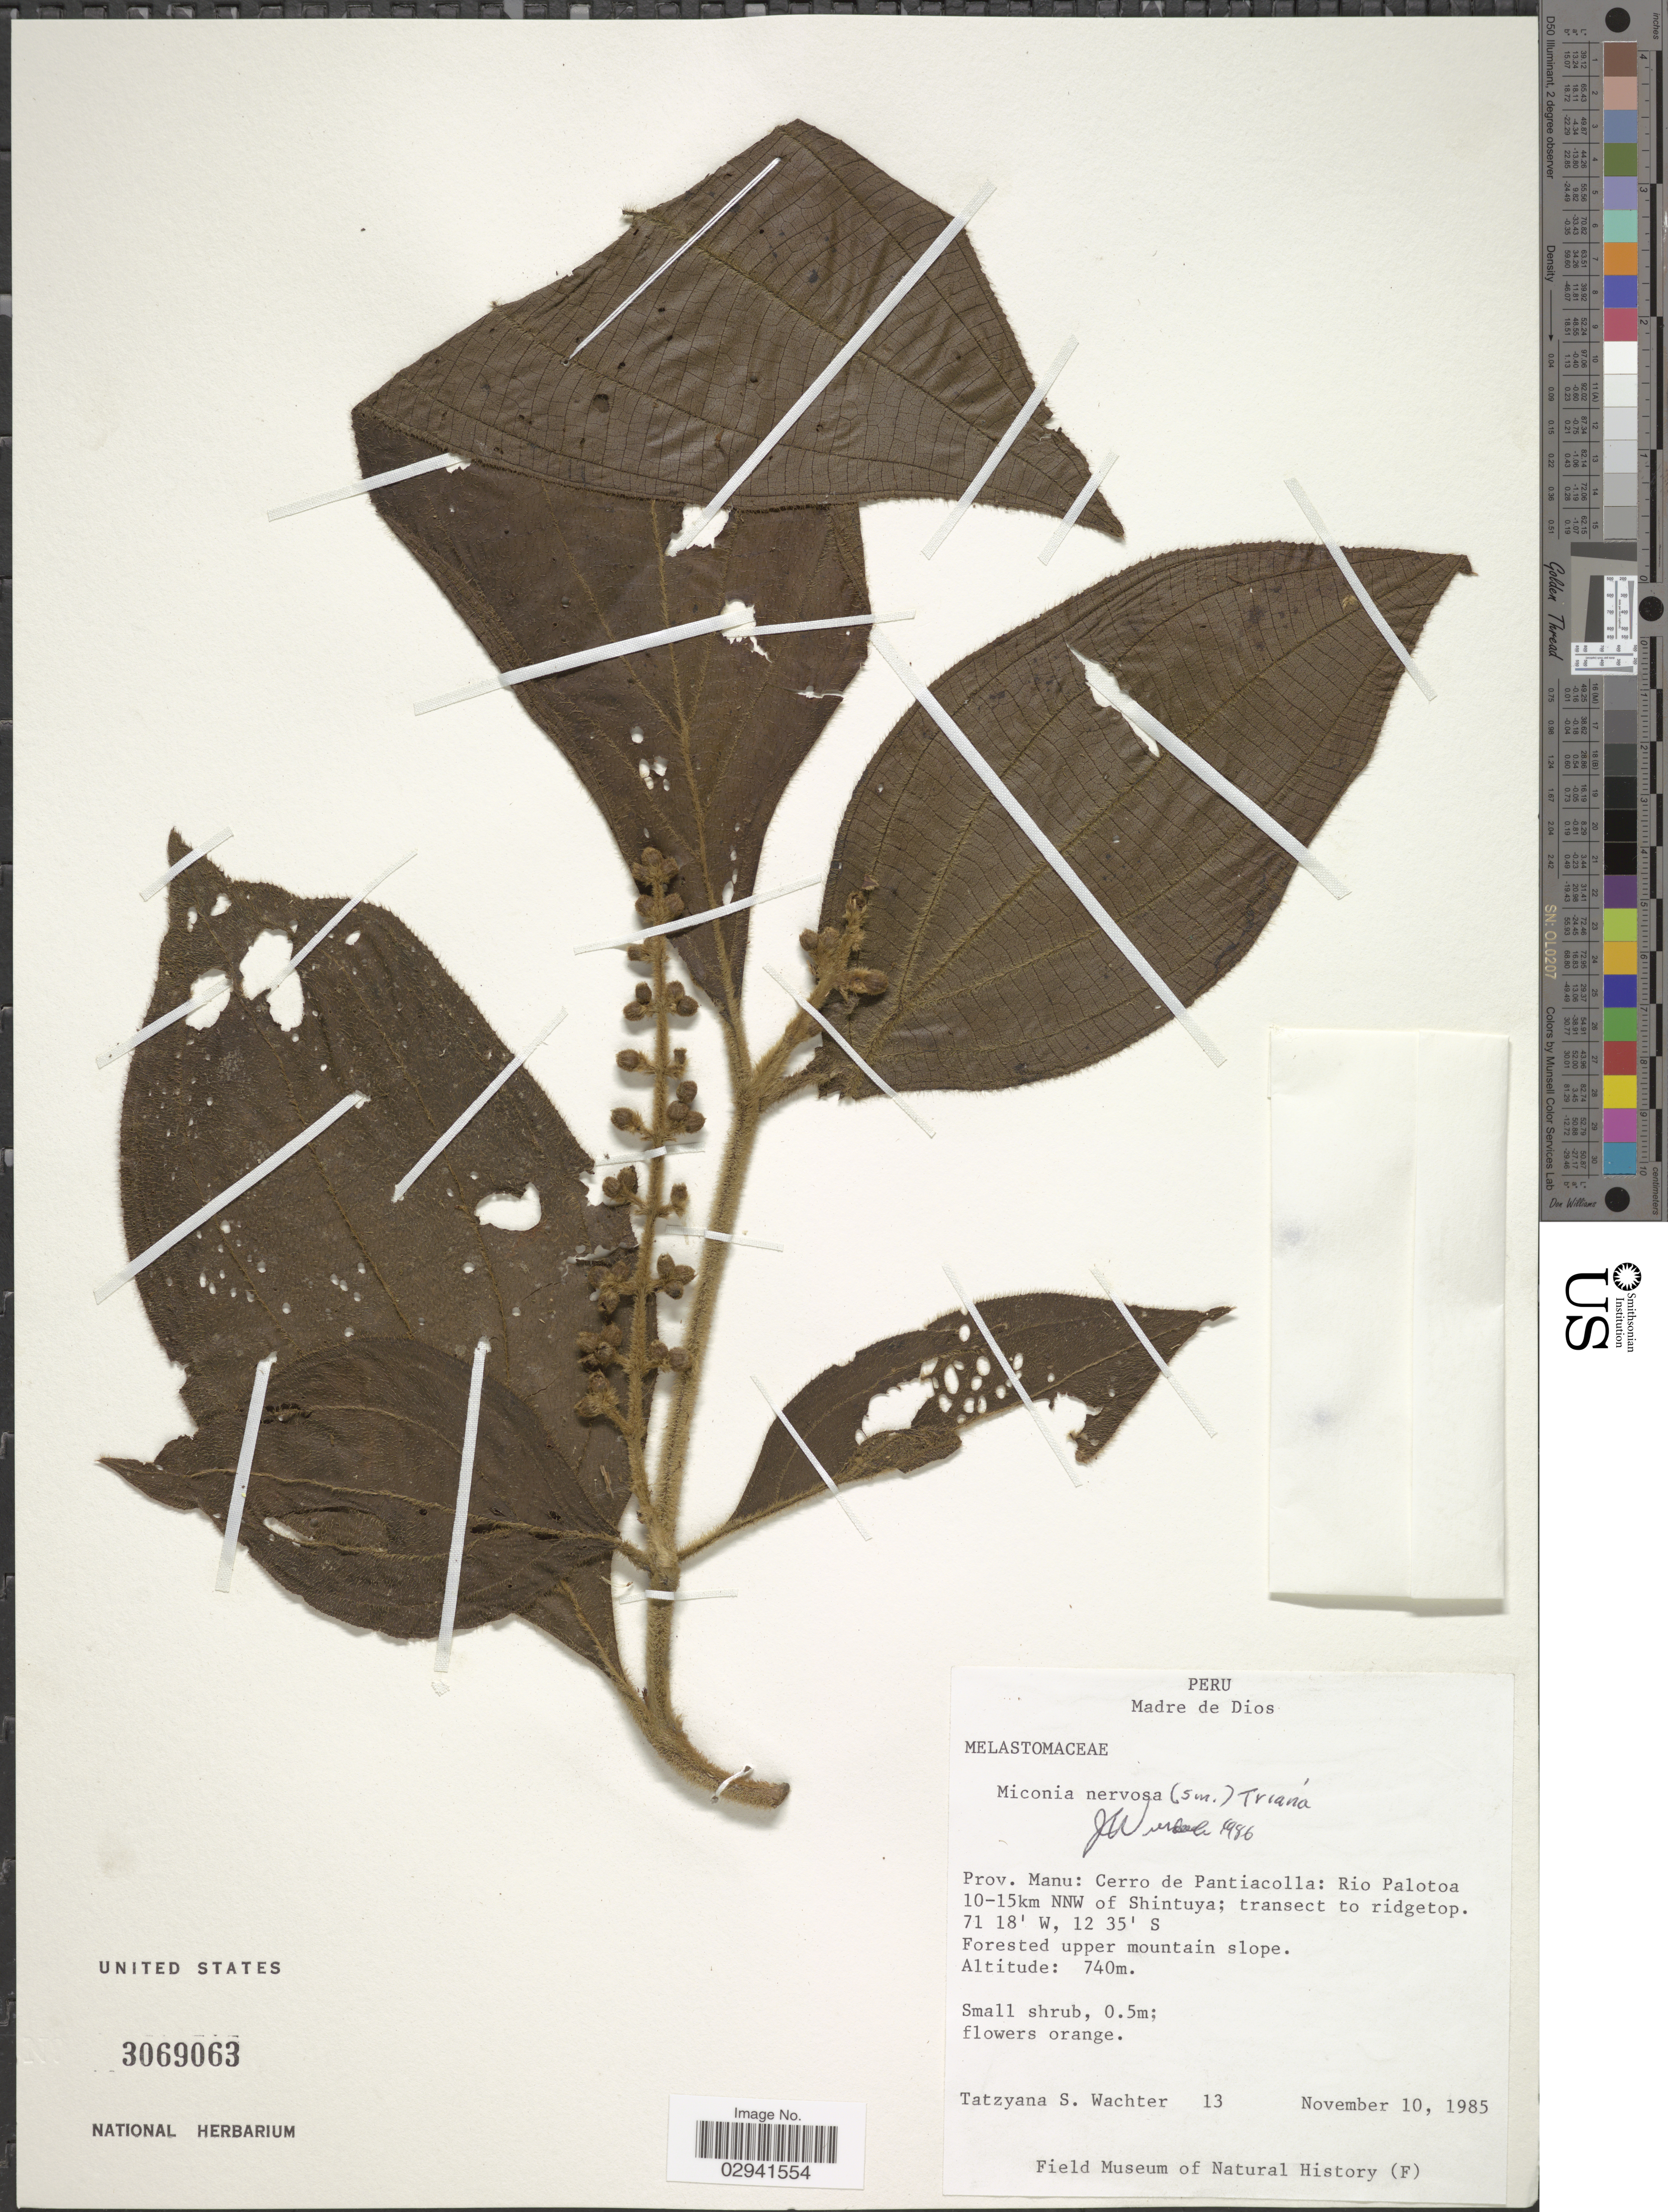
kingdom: Plantae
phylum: Tracheophyta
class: Magnoliopsida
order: Myrtales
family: Melastomataceae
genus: Miconia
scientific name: Miconia nervosa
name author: (Sm.) Triana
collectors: T. Wachter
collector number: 13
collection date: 1985-11-10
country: Peru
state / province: Madre de Dios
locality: Prov. Manu: Cerro de Pantiacolla: Rio Palotoa 10-15km NNW of Shintuya; transect to ridgetop.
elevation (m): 740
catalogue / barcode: US 3069063